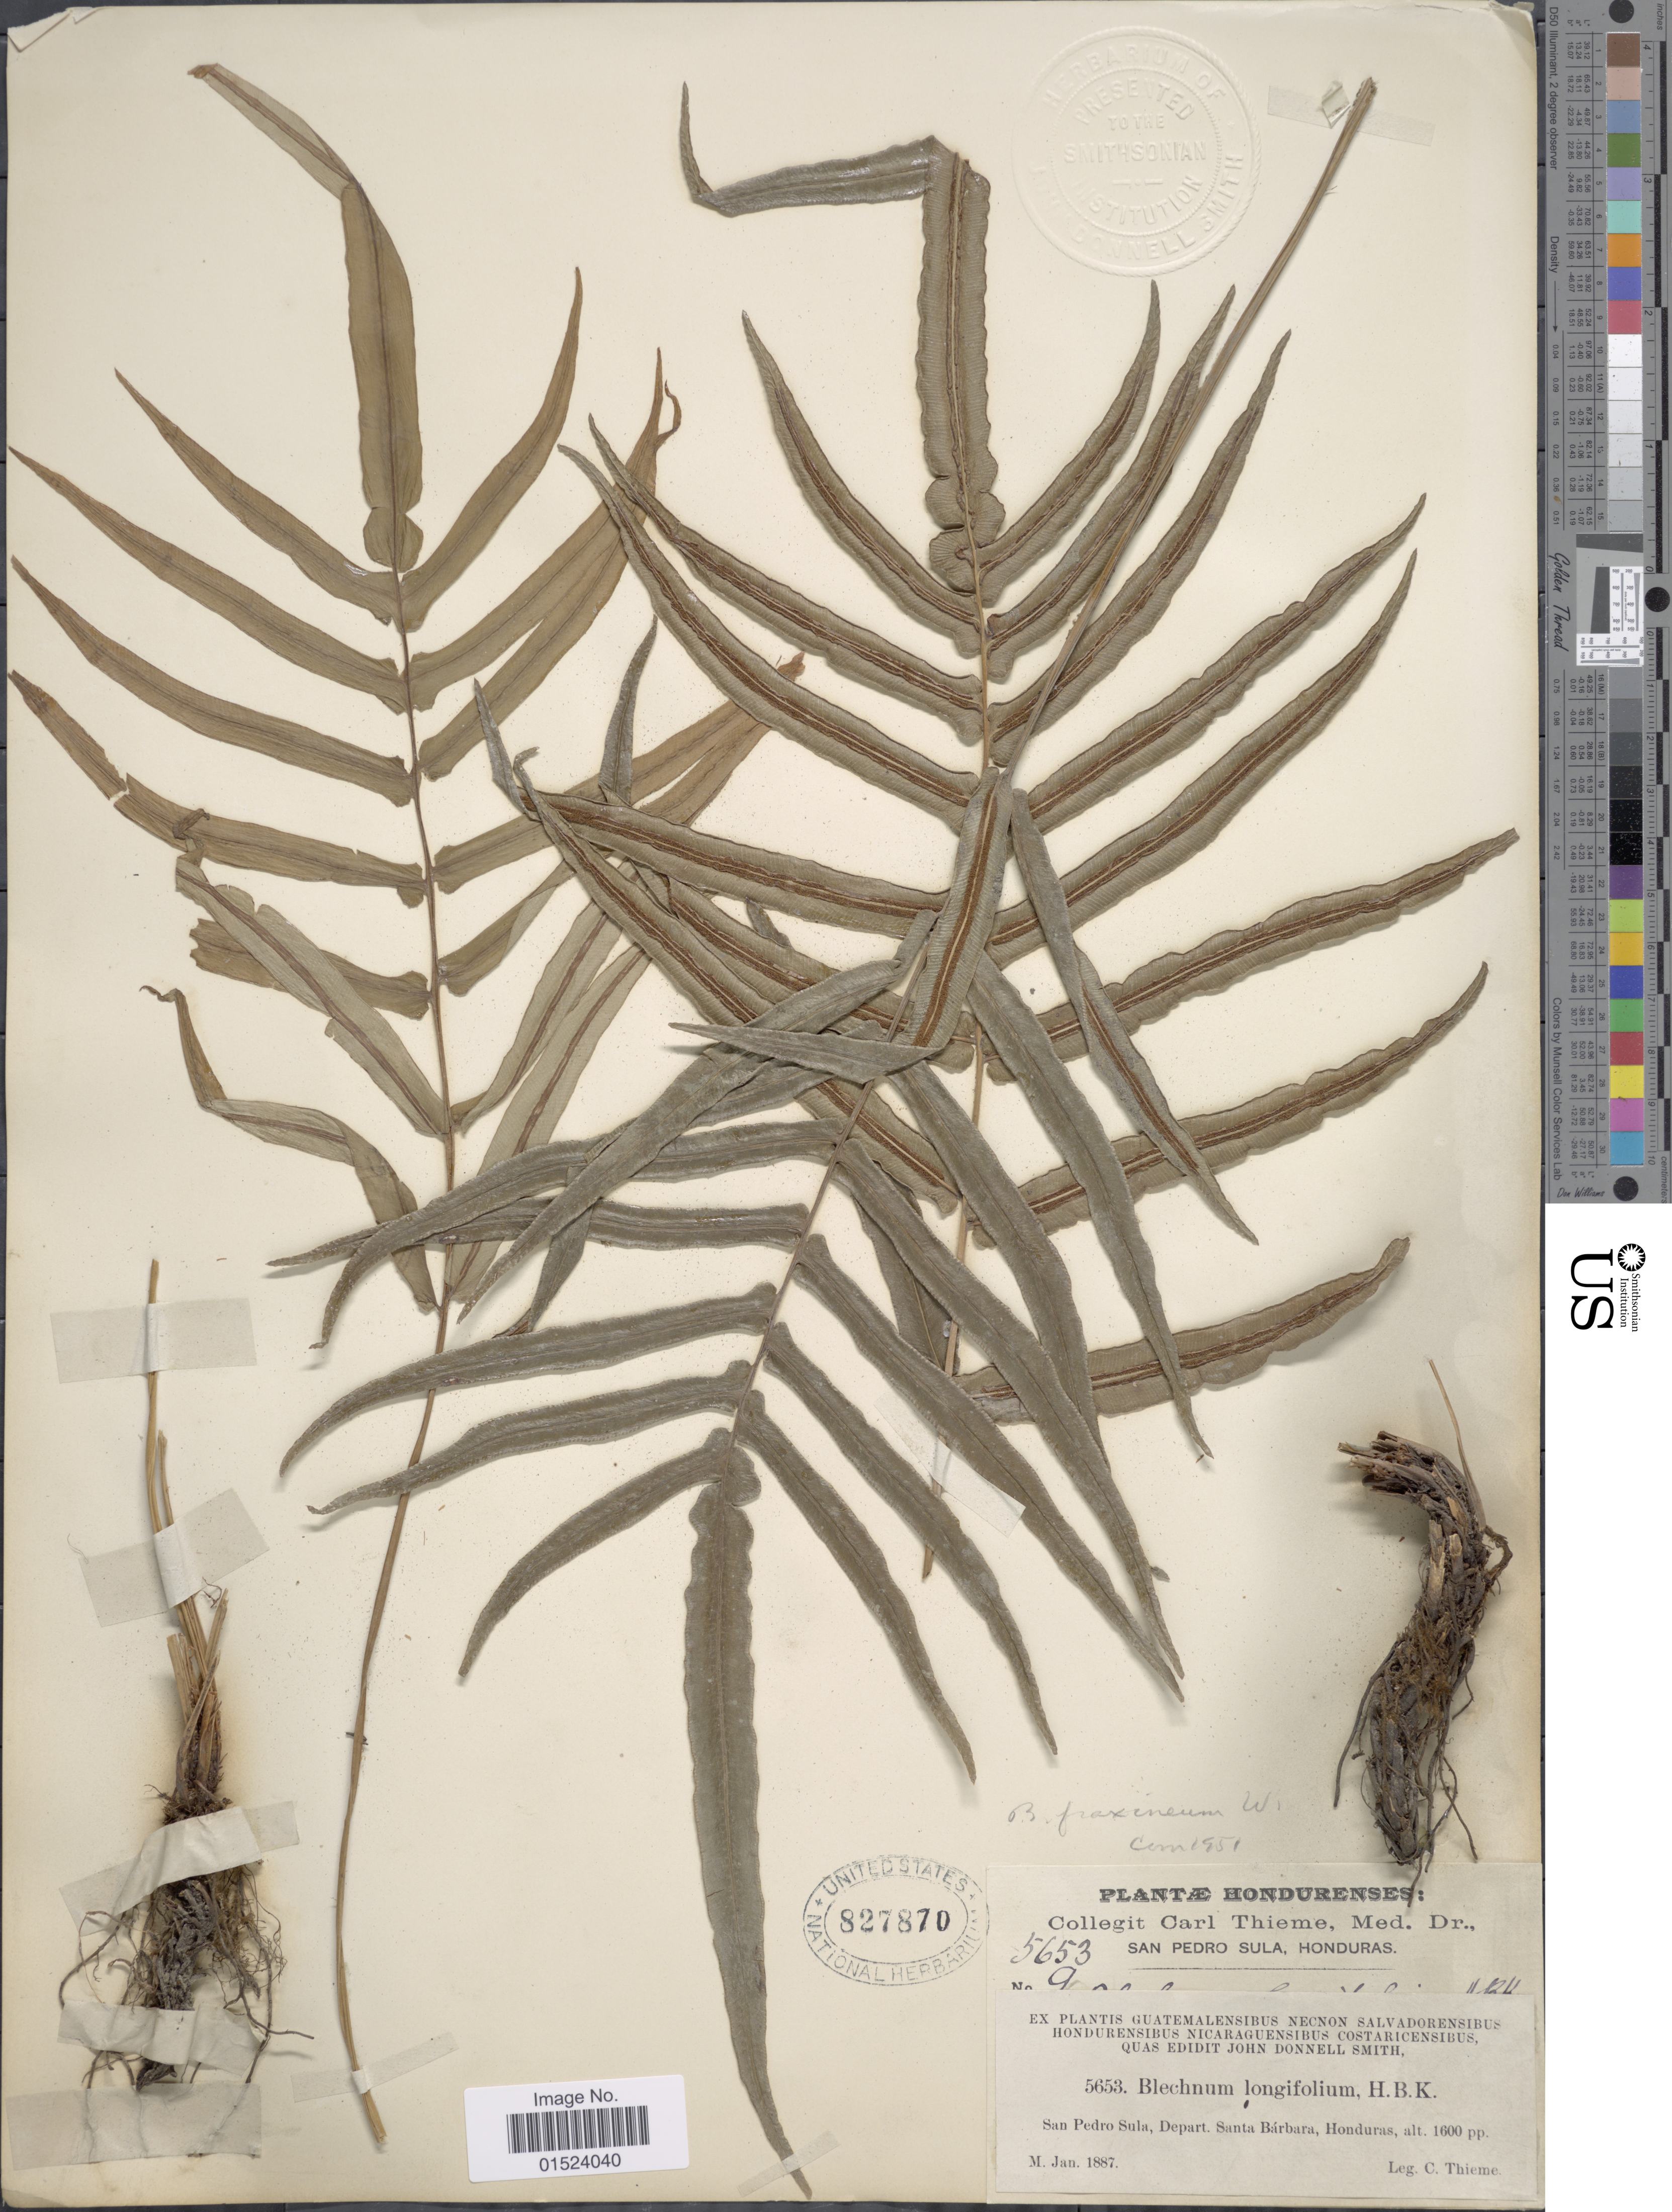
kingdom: Plantae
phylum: Tracheophyta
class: Polypodiopsida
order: Polypodiales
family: Blechnaceae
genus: Blechnum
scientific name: Blechnum gracile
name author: Kaulf.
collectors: C. Thieme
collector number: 5653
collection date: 1887-01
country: Honduras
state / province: Santa Bárbara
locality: San Pedro Sula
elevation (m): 488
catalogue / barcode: US 827870